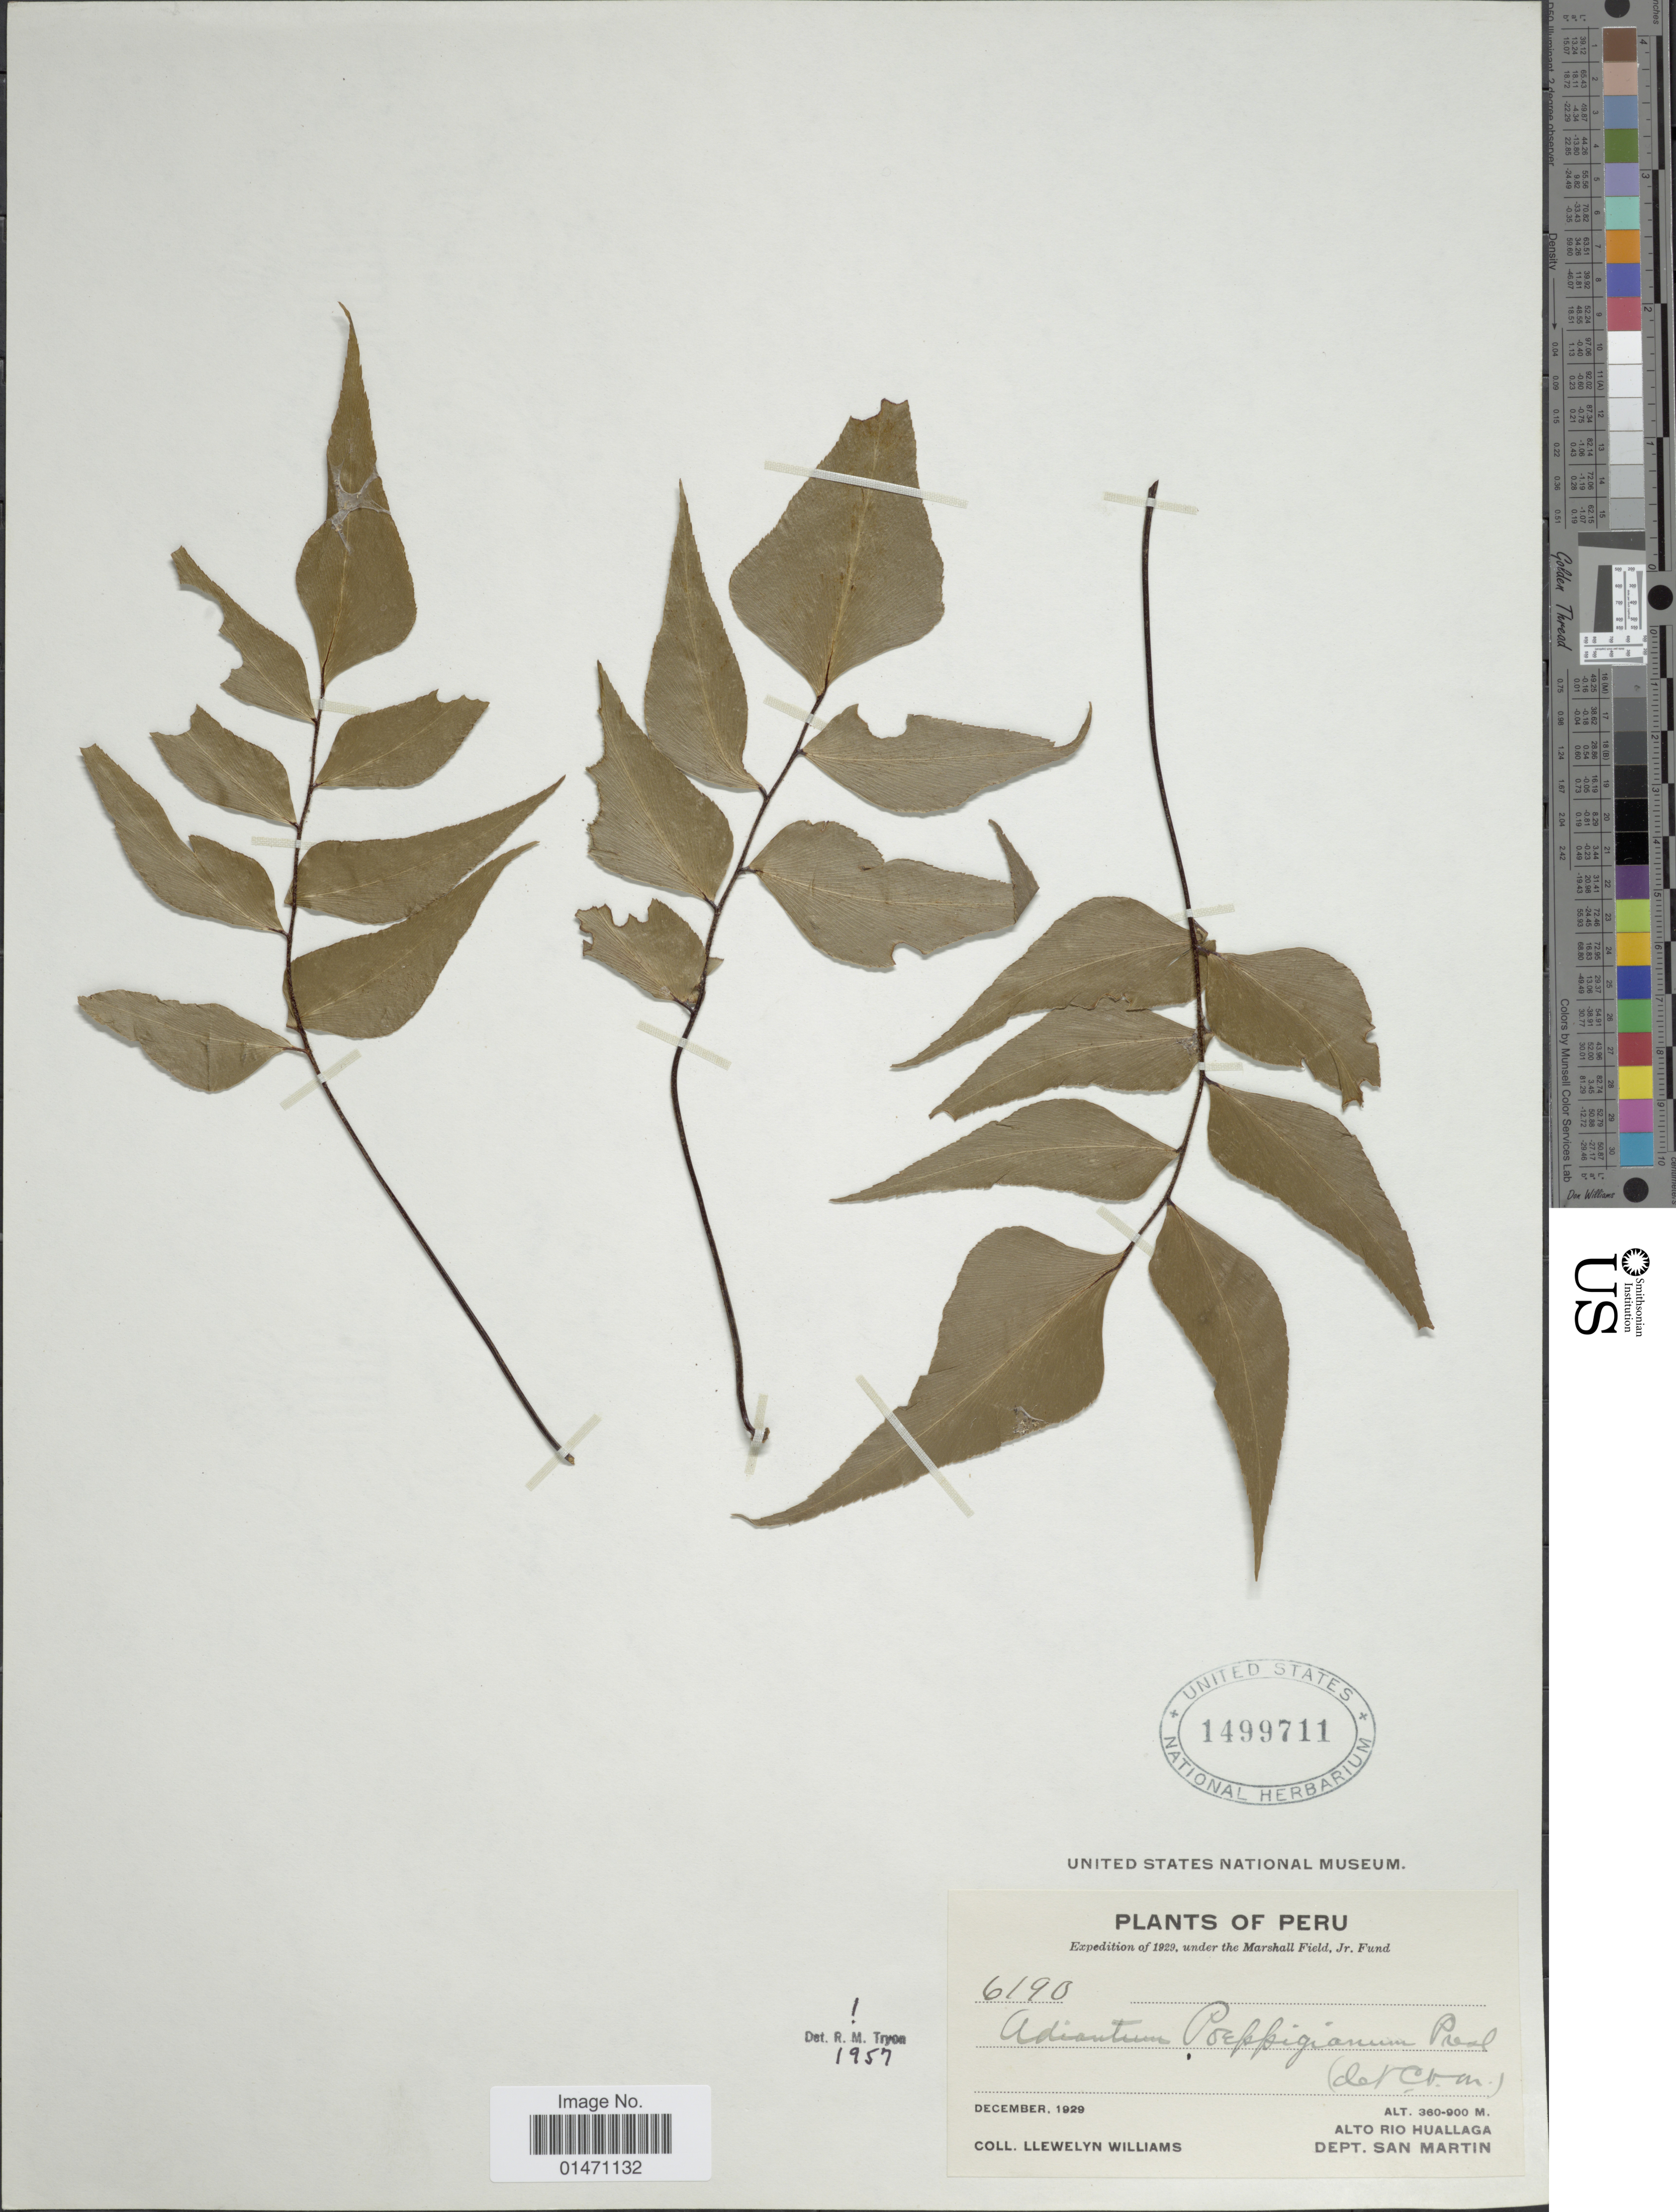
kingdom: Plantae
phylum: Tracheophyta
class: Polypodiopsida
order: Polypodiales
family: Pteridaceae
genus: Adiantum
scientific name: Adiantum poeppigianum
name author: C. Presl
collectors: Ll. Williams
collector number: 6190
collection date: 1929-12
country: Peru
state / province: San Martín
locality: Plants of Peru, Alto Rio Huallaga, Dept. San Martin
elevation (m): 360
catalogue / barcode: US 1499711